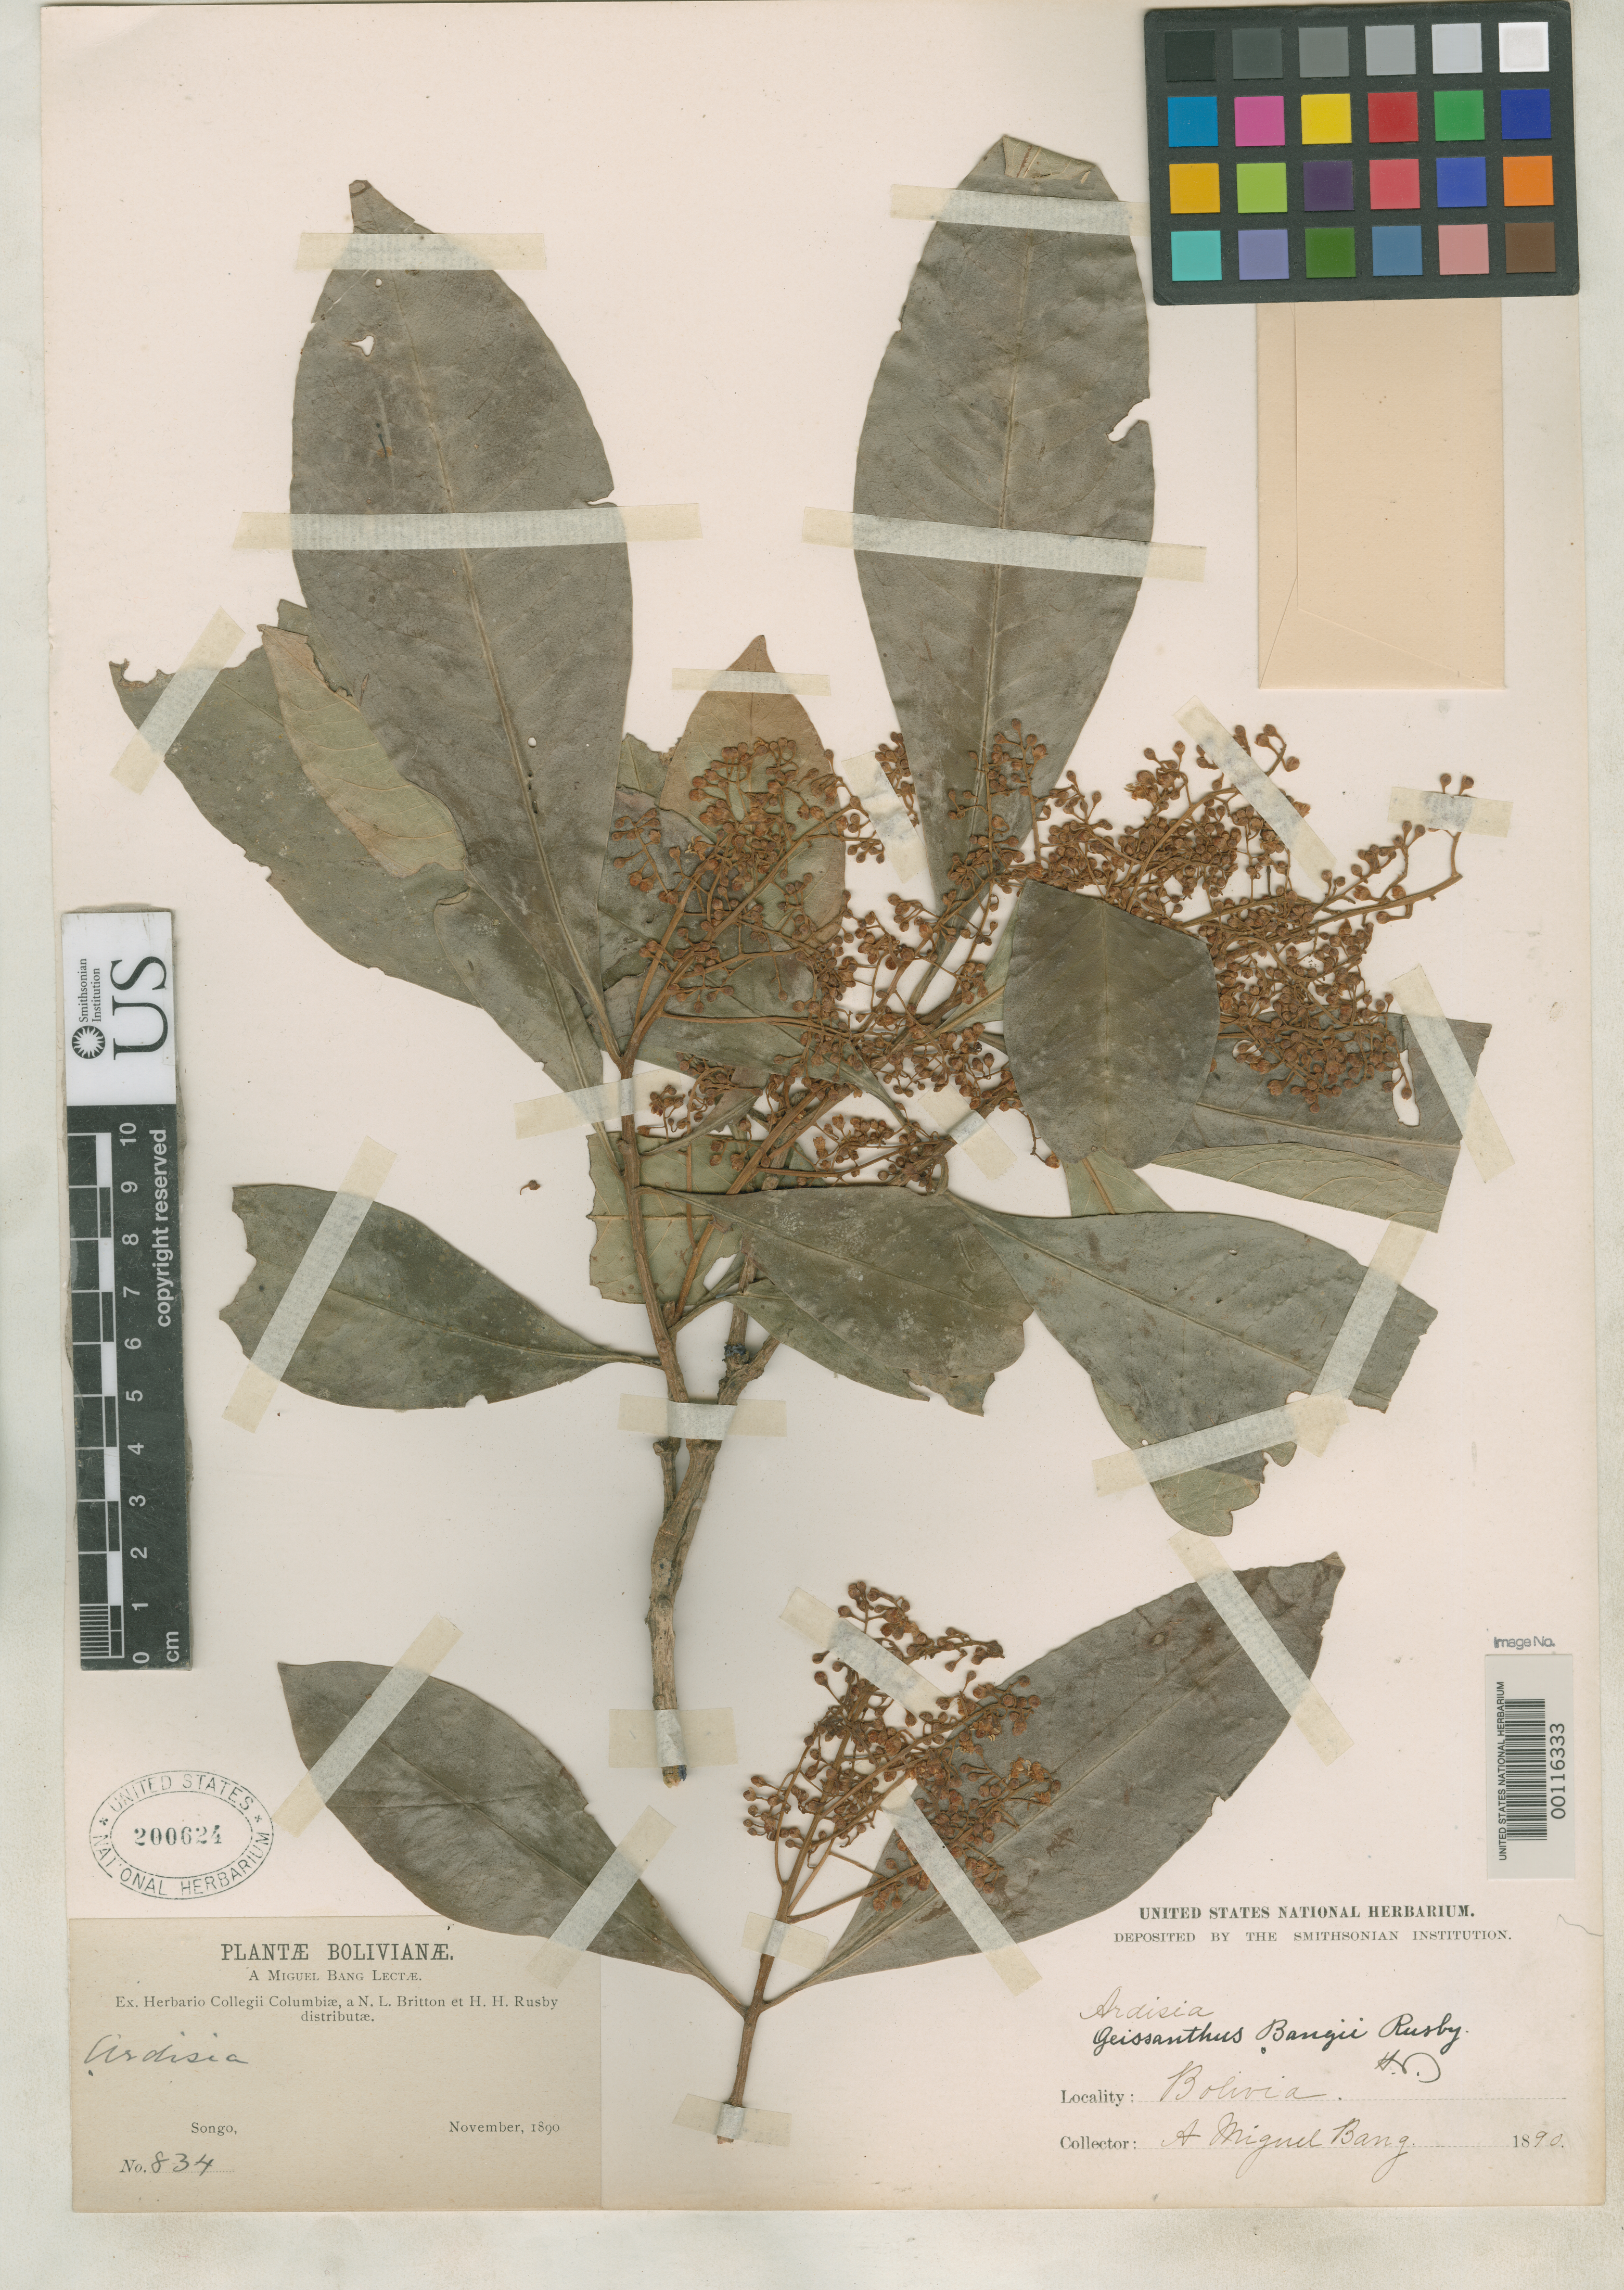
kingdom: Plantae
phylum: Tracheophyta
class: Magnoliopsida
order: Ericales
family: Primulaceae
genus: Geissanthus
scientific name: Geissanthus bangii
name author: Rusby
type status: Isotype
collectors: M. Bang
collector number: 834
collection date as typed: Nov 1890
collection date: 1890-11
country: Bolivia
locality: Songo.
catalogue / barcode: US 200624